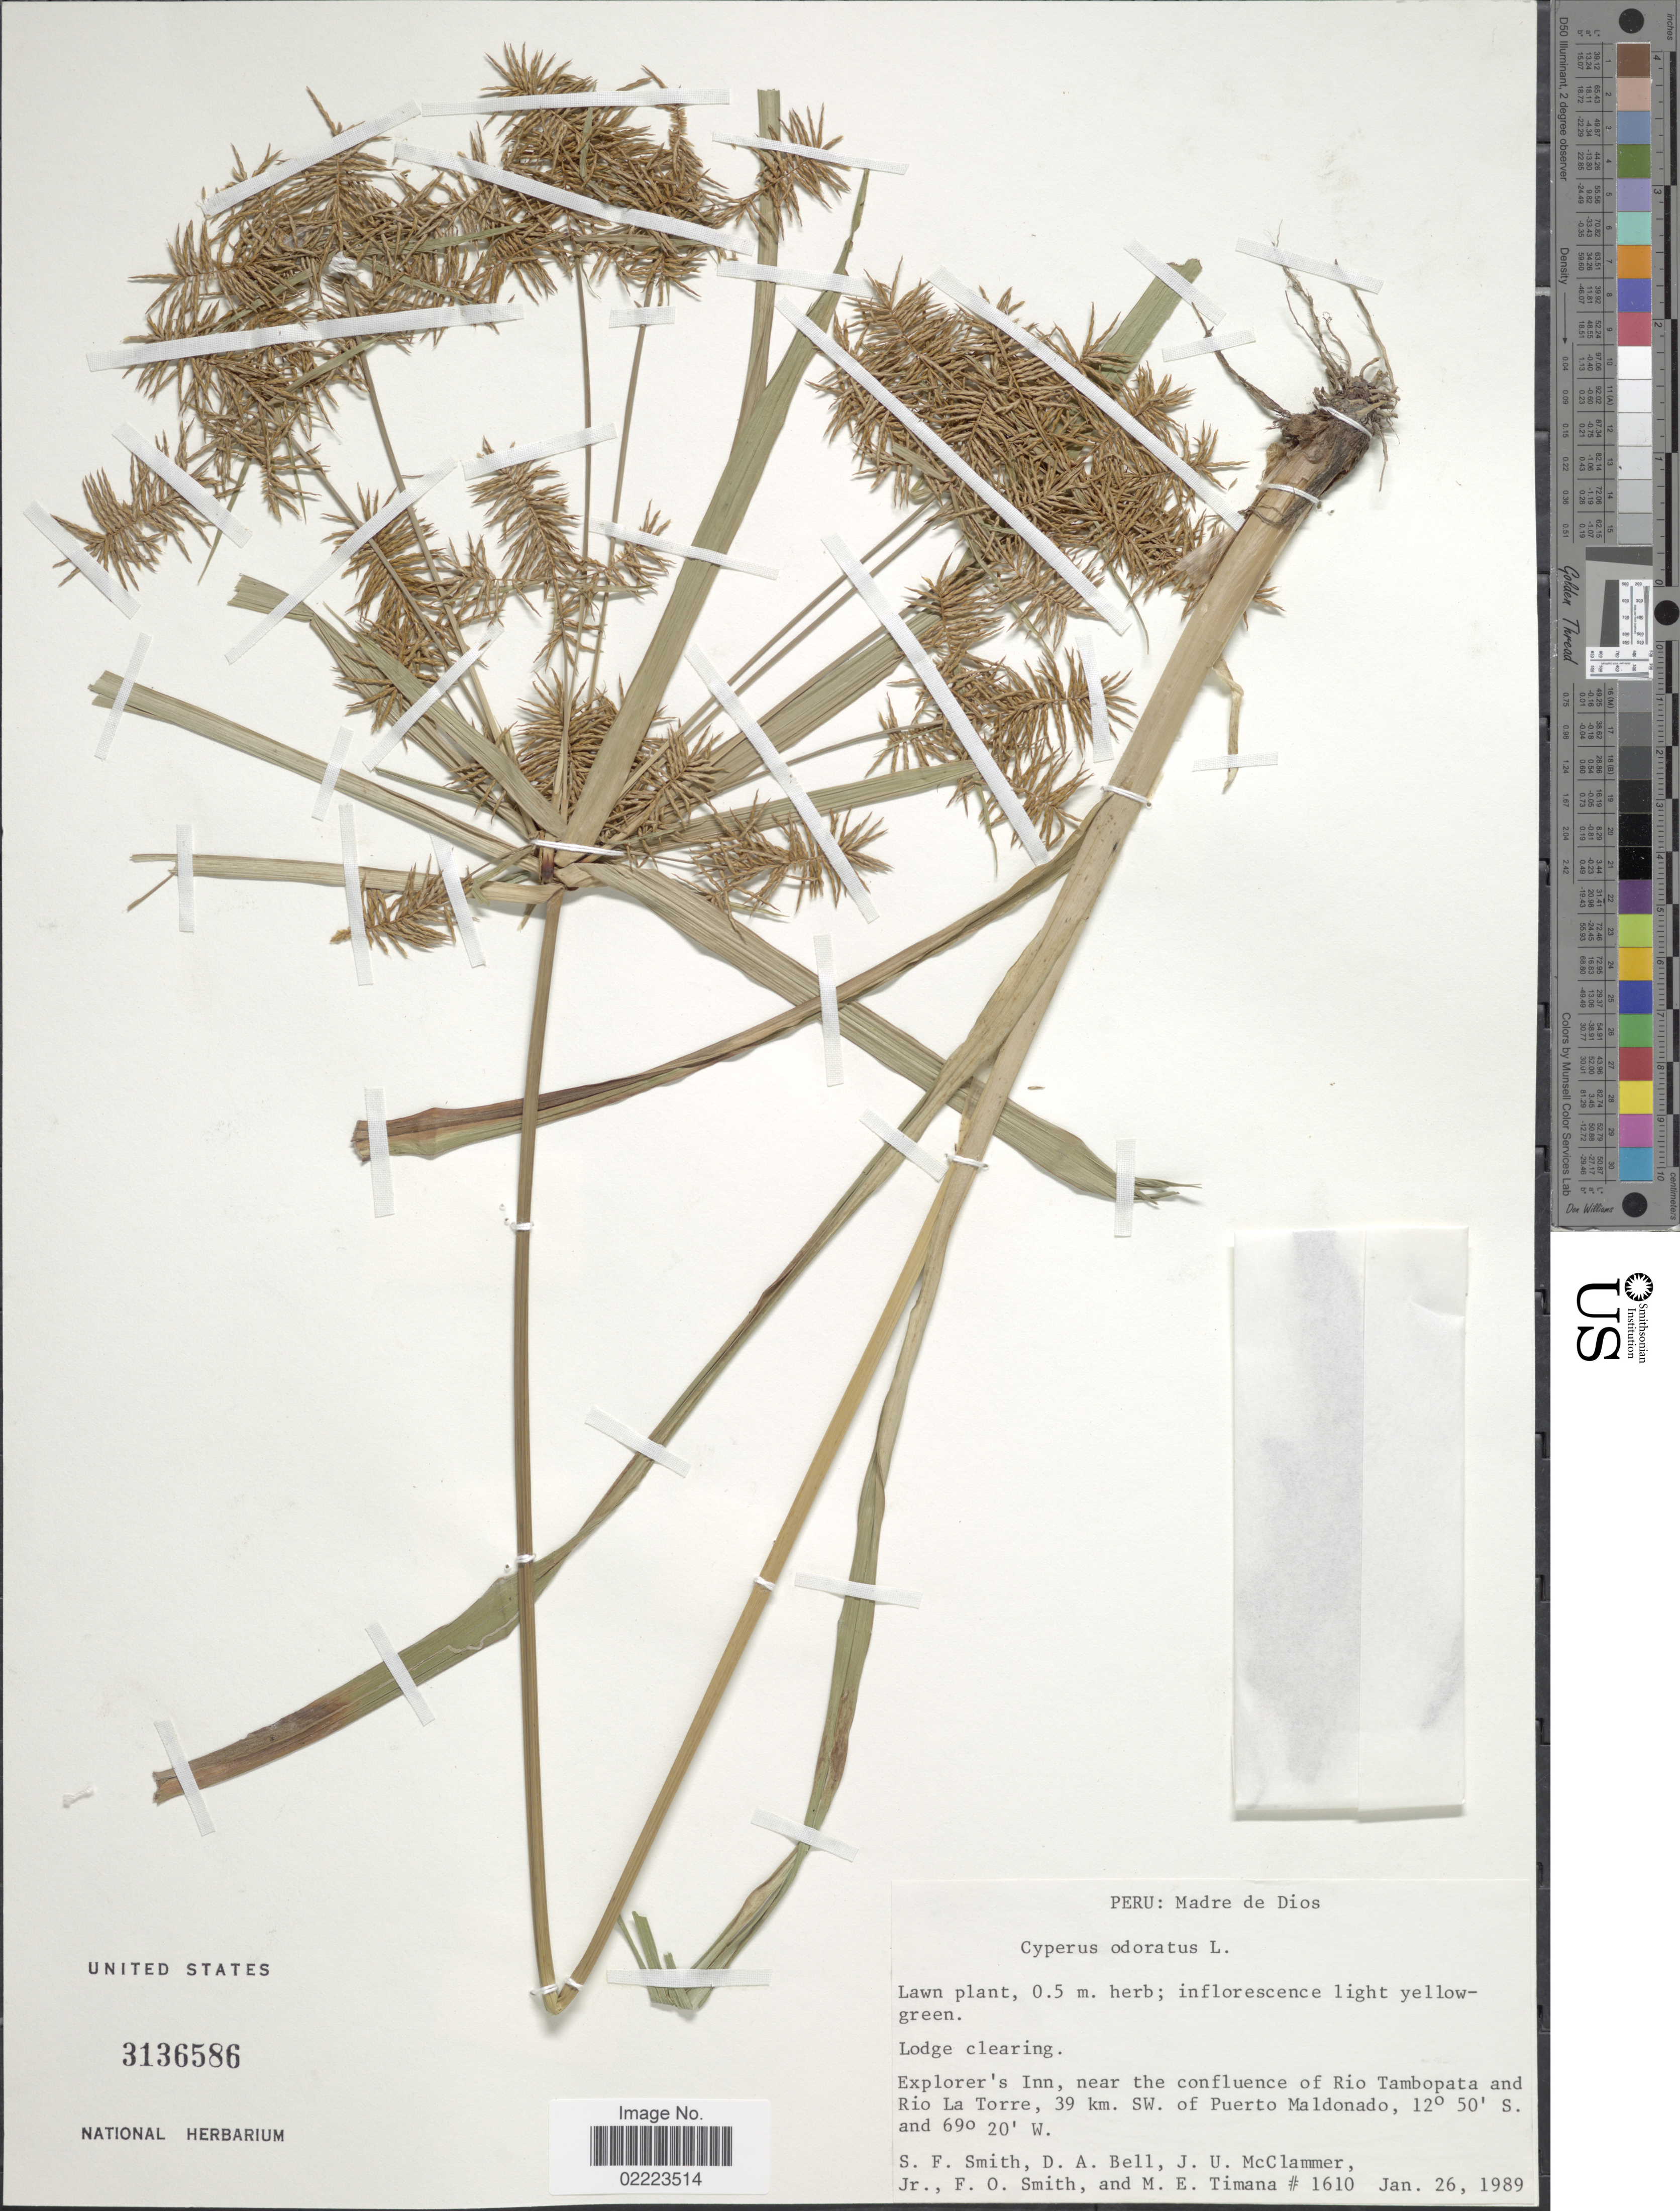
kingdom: Plantae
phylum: Tracheophyta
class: Liliopsida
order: Poales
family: Cyperaceae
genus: Cyperus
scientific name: Cyperus odoratus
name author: L.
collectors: S.F. Smith, D. A. Bell, J. McClammer & F. Smith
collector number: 1610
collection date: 1989-01-26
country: Peru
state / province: Madre de Dios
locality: Explorer's Inn, near the confluence of Rio Tambopata and Rio La Torre, 39 km. SW. of Puerto Maldonado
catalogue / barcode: US 3136586